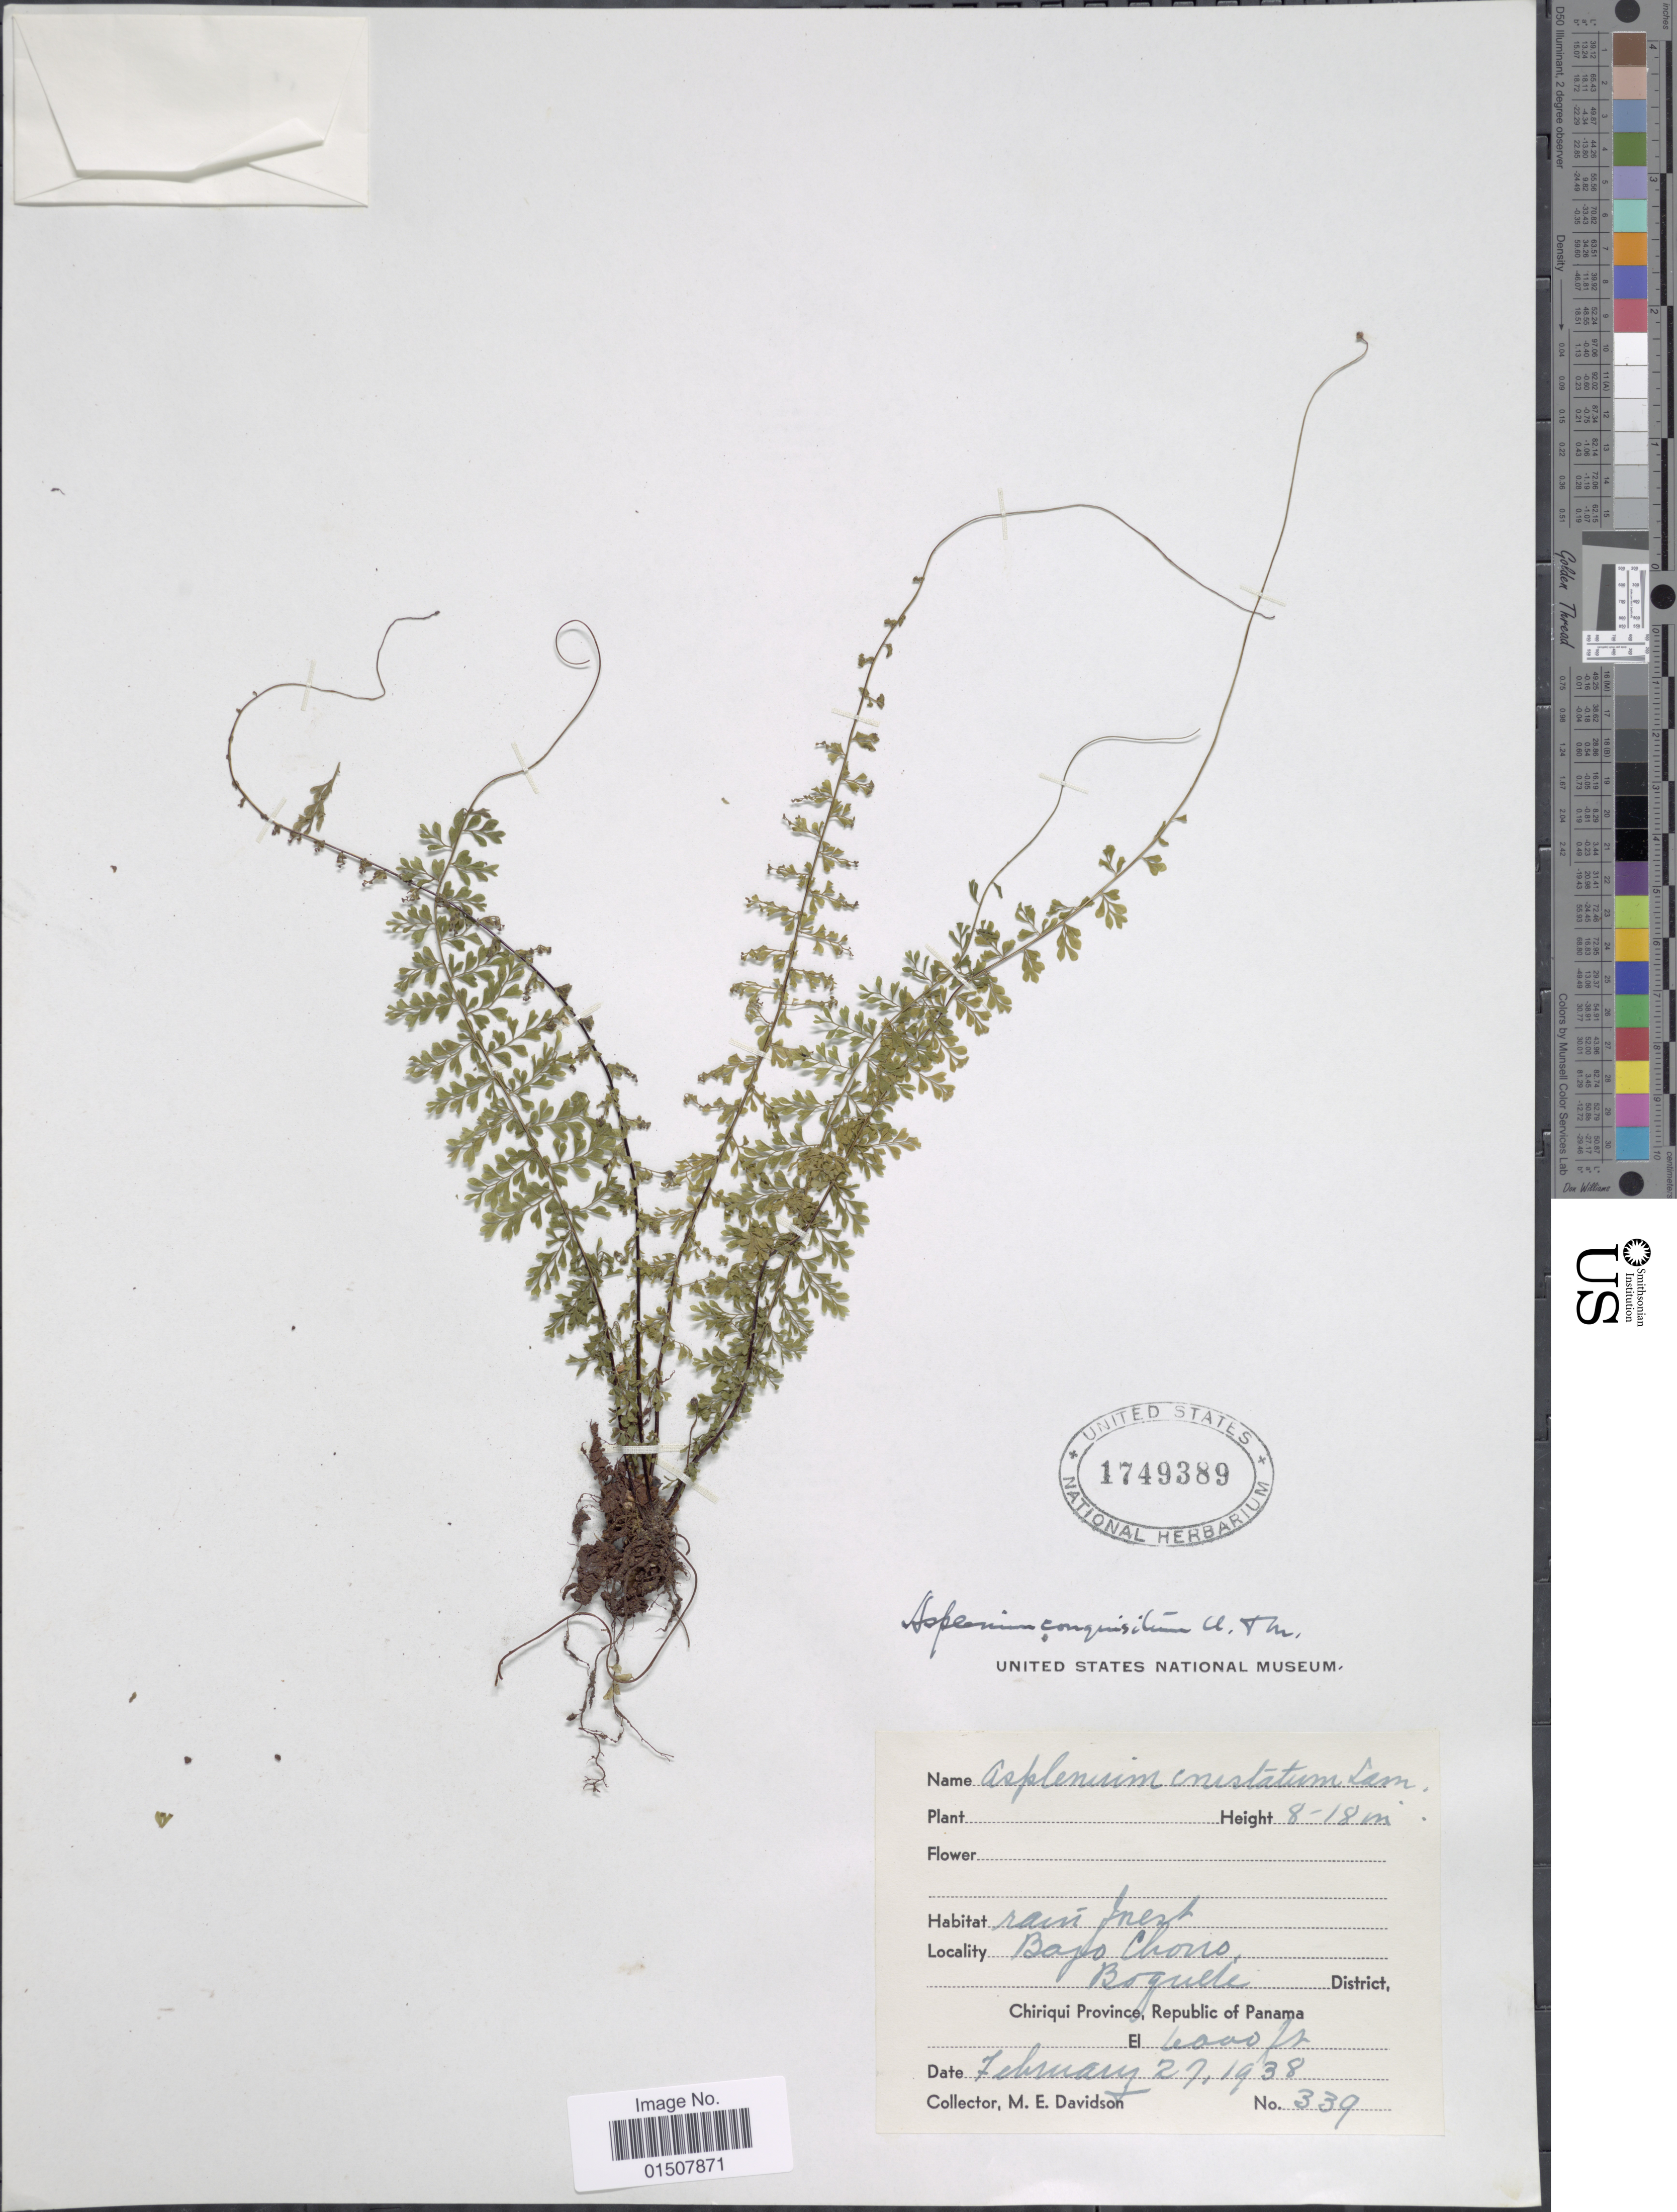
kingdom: Plantae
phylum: Tracheophyta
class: Polypodiopsida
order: Polypodiales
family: Aspleniaceae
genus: Asplenium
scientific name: Asplenium rutaceum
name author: (Willd.) Mett.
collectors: M. E. Davidson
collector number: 339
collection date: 1938-02-27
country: Panama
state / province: Chiriqui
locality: Bajo Chorro, Boquete District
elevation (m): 1829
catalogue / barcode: US 1749389